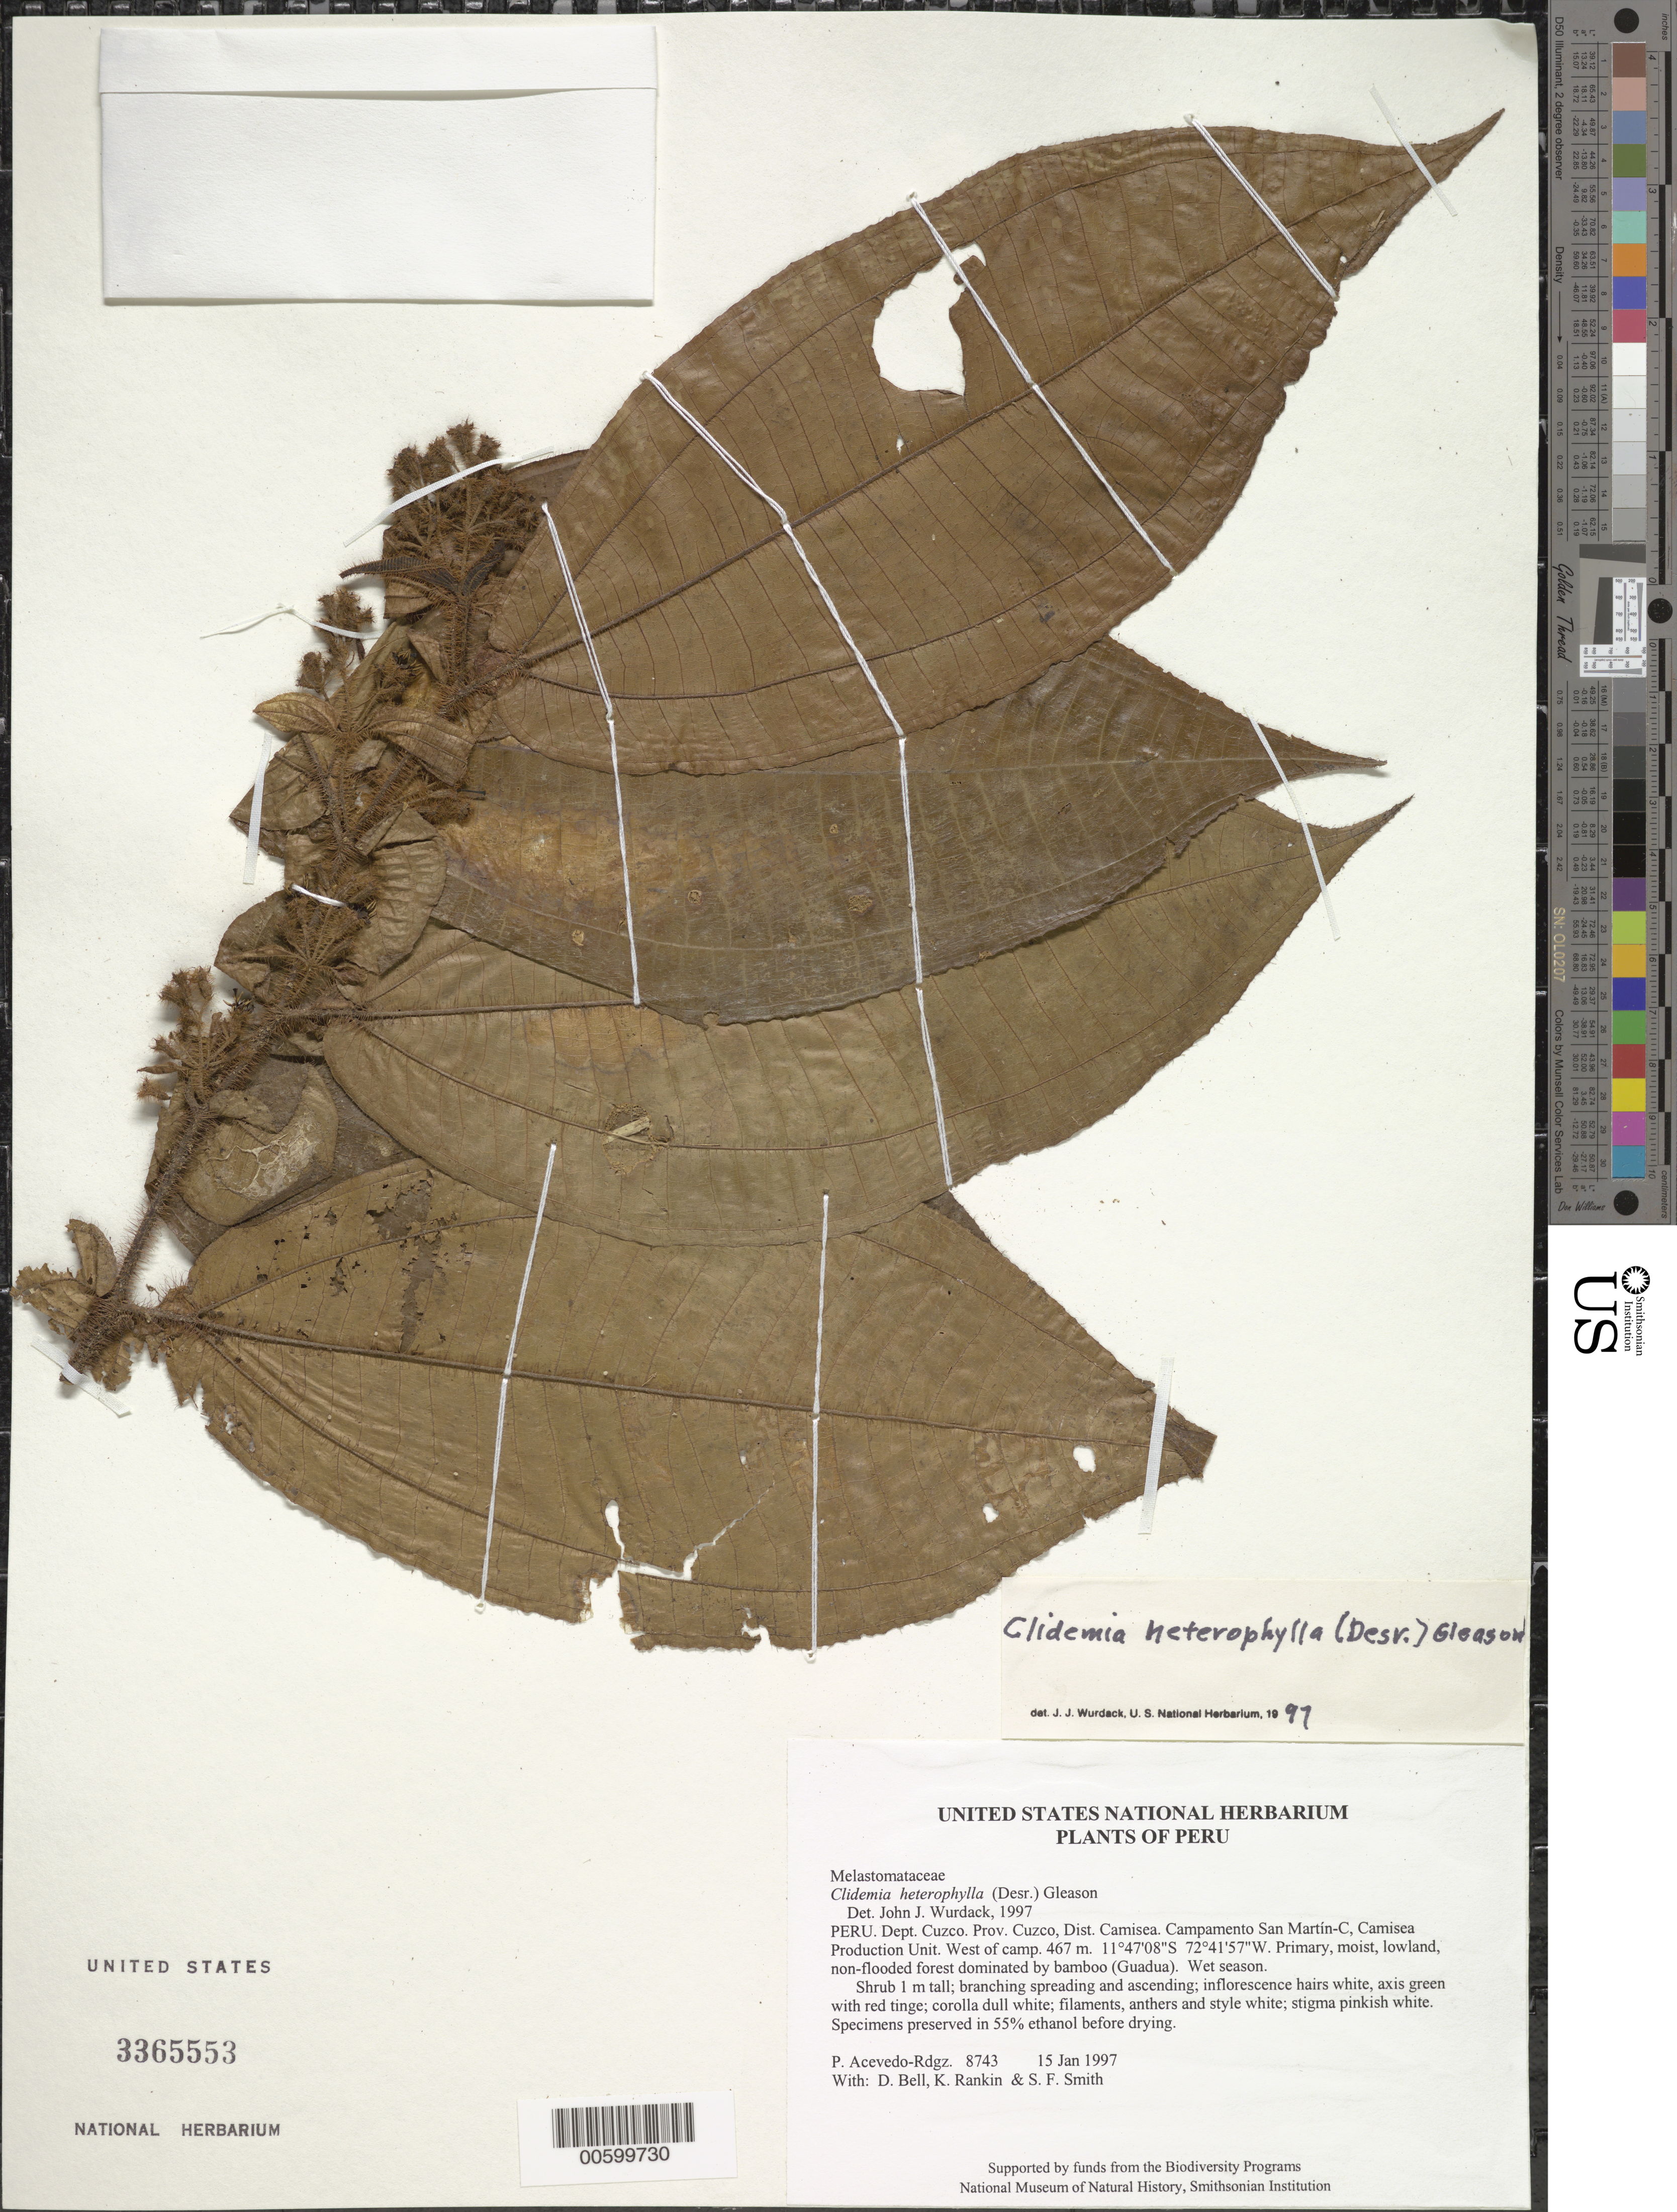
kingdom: Plantae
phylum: Tracheophyta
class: Magnoliopsida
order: Myrtales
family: Melastomataceae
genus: Clidemia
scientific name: Clidemia heterophylla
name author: Steud.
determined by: Wurdack, John J., (US), US (UNITED STATES)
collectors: P. Acevedo-Rodr., D. A. Bell, K. B. Rankin & S.F. Smith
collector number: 8743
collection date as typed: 15 Jan 1997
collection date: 1997-01-15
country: Peru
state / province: Cusco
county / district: Cusco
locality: Districto Camisea, Campamento San Martín-C, Camisea Production Unit. West of camp.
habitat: Primary, moist, lowland, non-flooded forest dominated by bamboo (Guadua). Wet season.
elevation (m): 467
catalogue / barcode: US 3365553